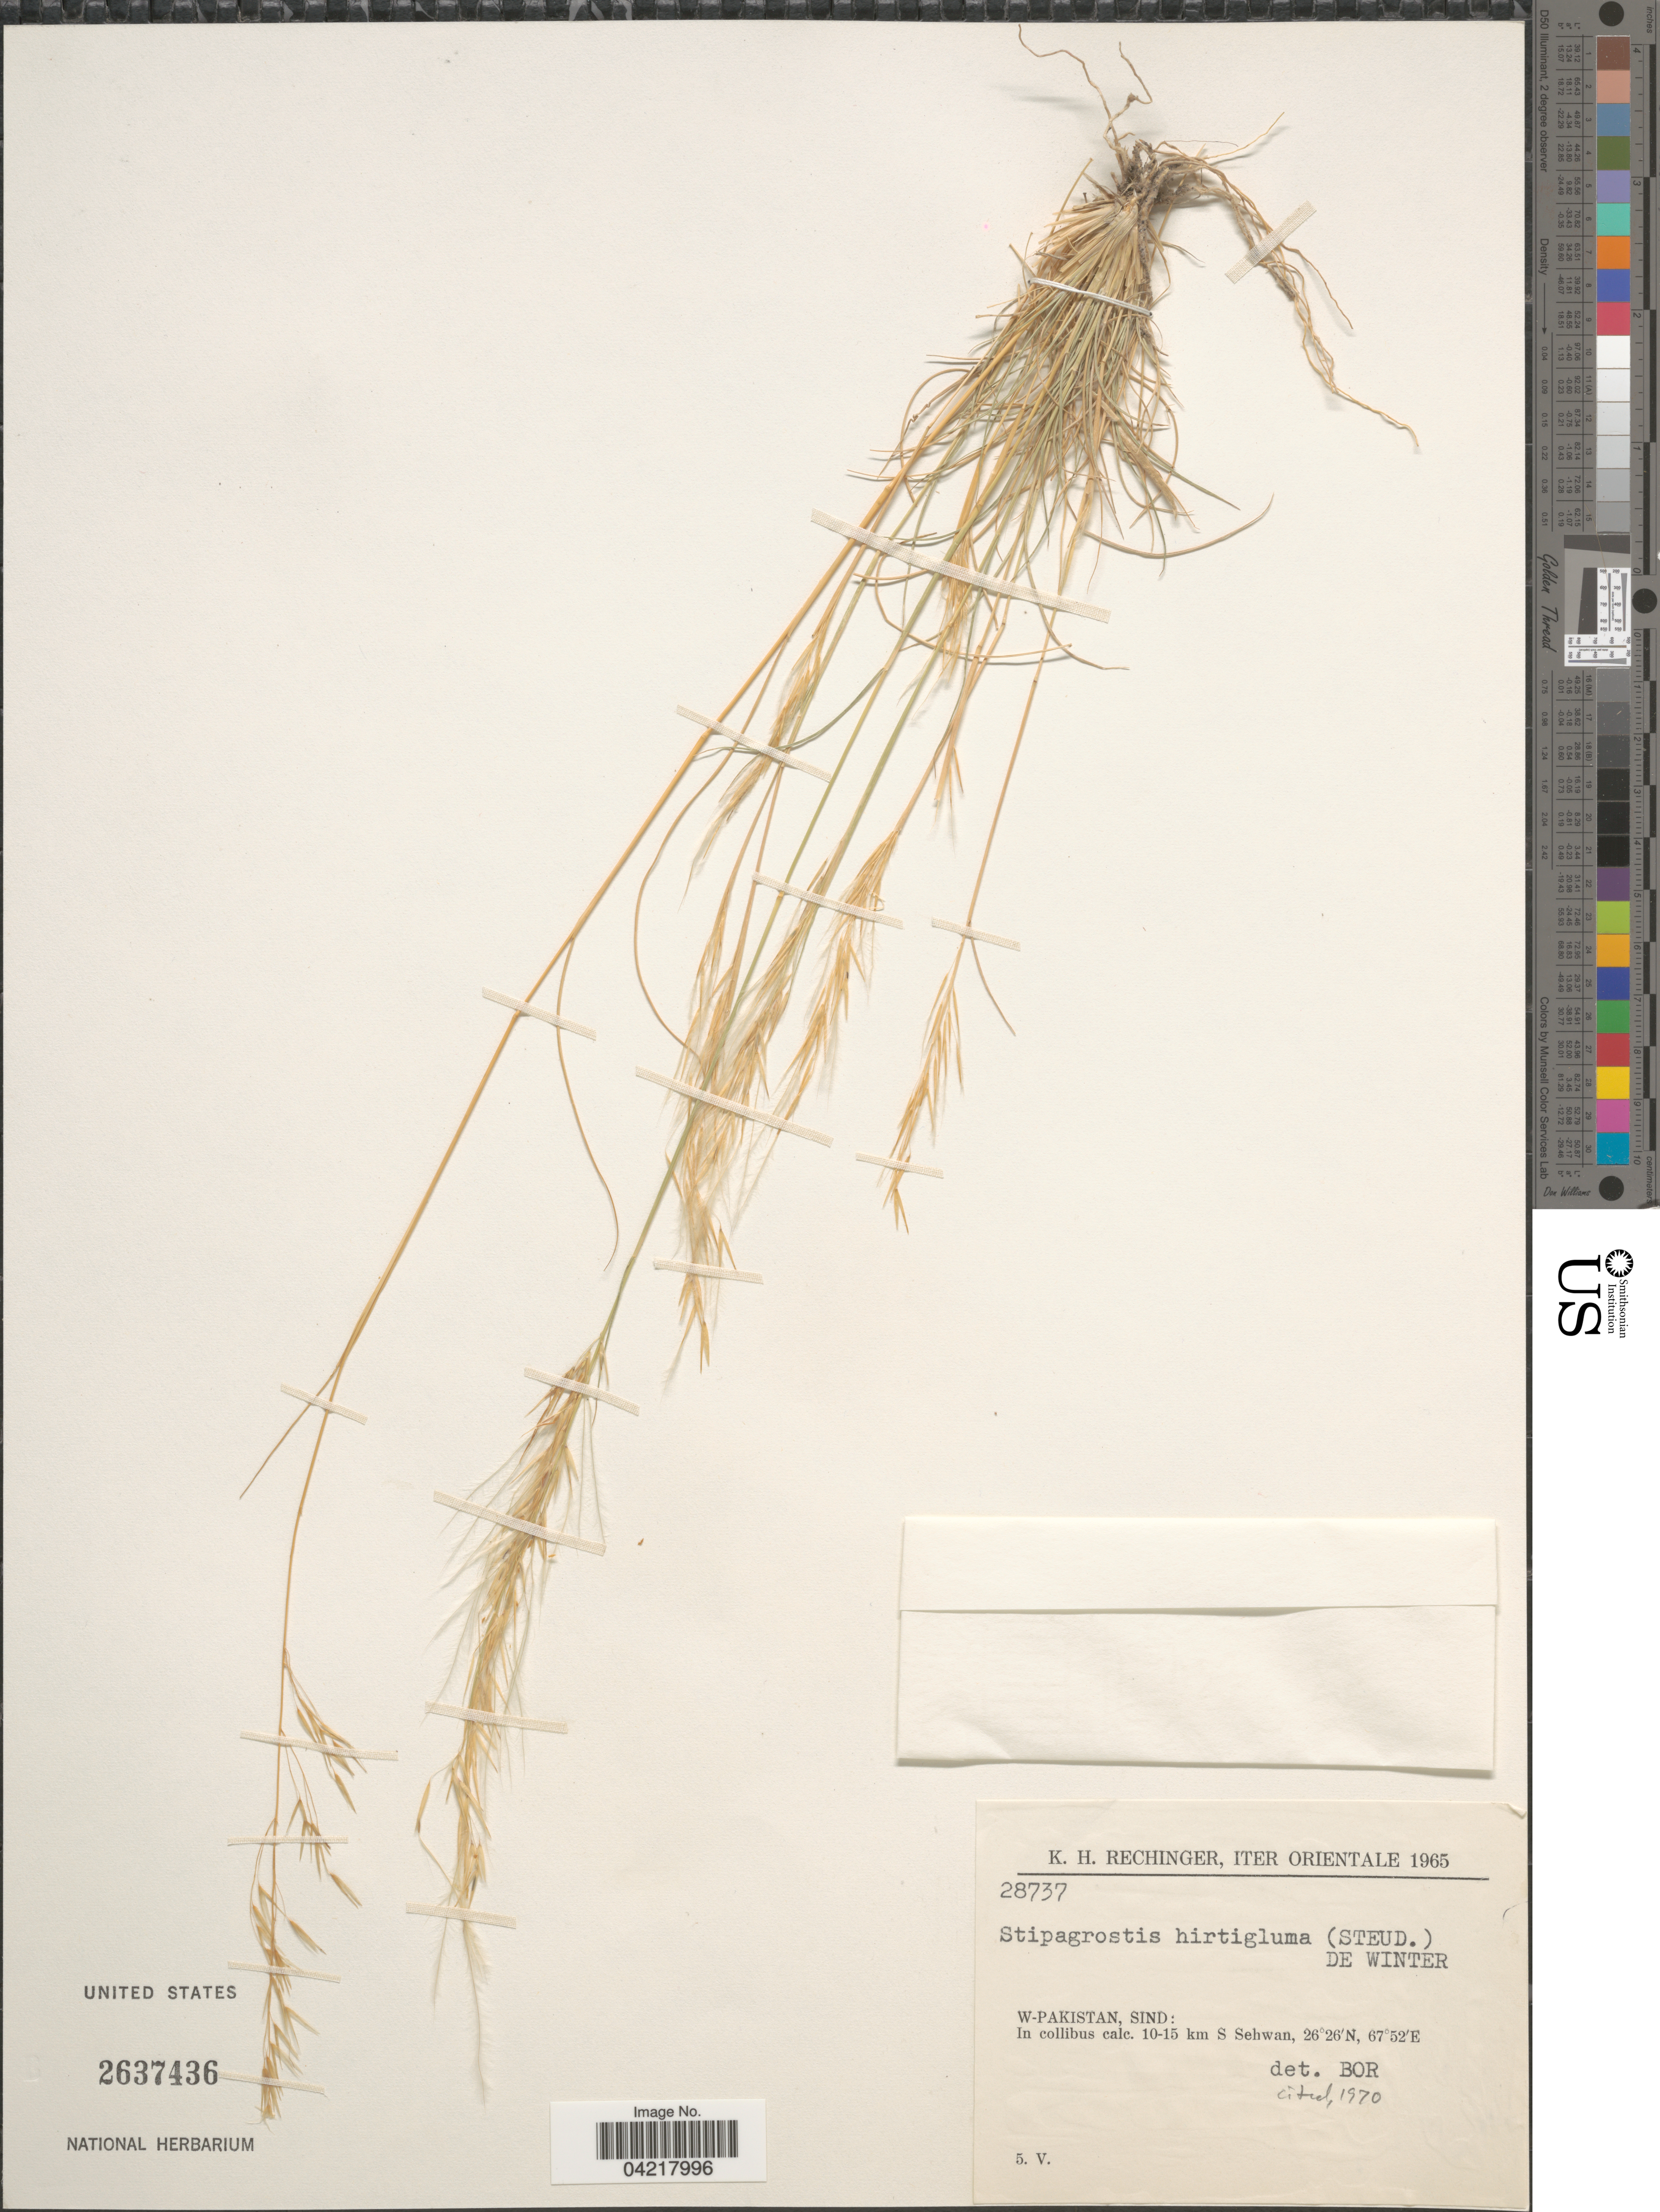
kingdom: Plantae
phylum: Tracheophyta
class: Liliopsida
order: Poales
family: Poaceae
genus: Stipagrostis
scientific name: Stipagrostis hirtigluma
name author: (Steud. ex Trin. & Rupr.) De Winter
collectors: K. H. Rechinger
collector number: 28737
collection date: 1965-05-05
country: Pakistan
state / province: Sindh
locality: Iter Orientale 1965. W-Pakistan, Sind: In collibus calc. 10-15 km S Sehwan.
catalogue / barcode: US 3637436